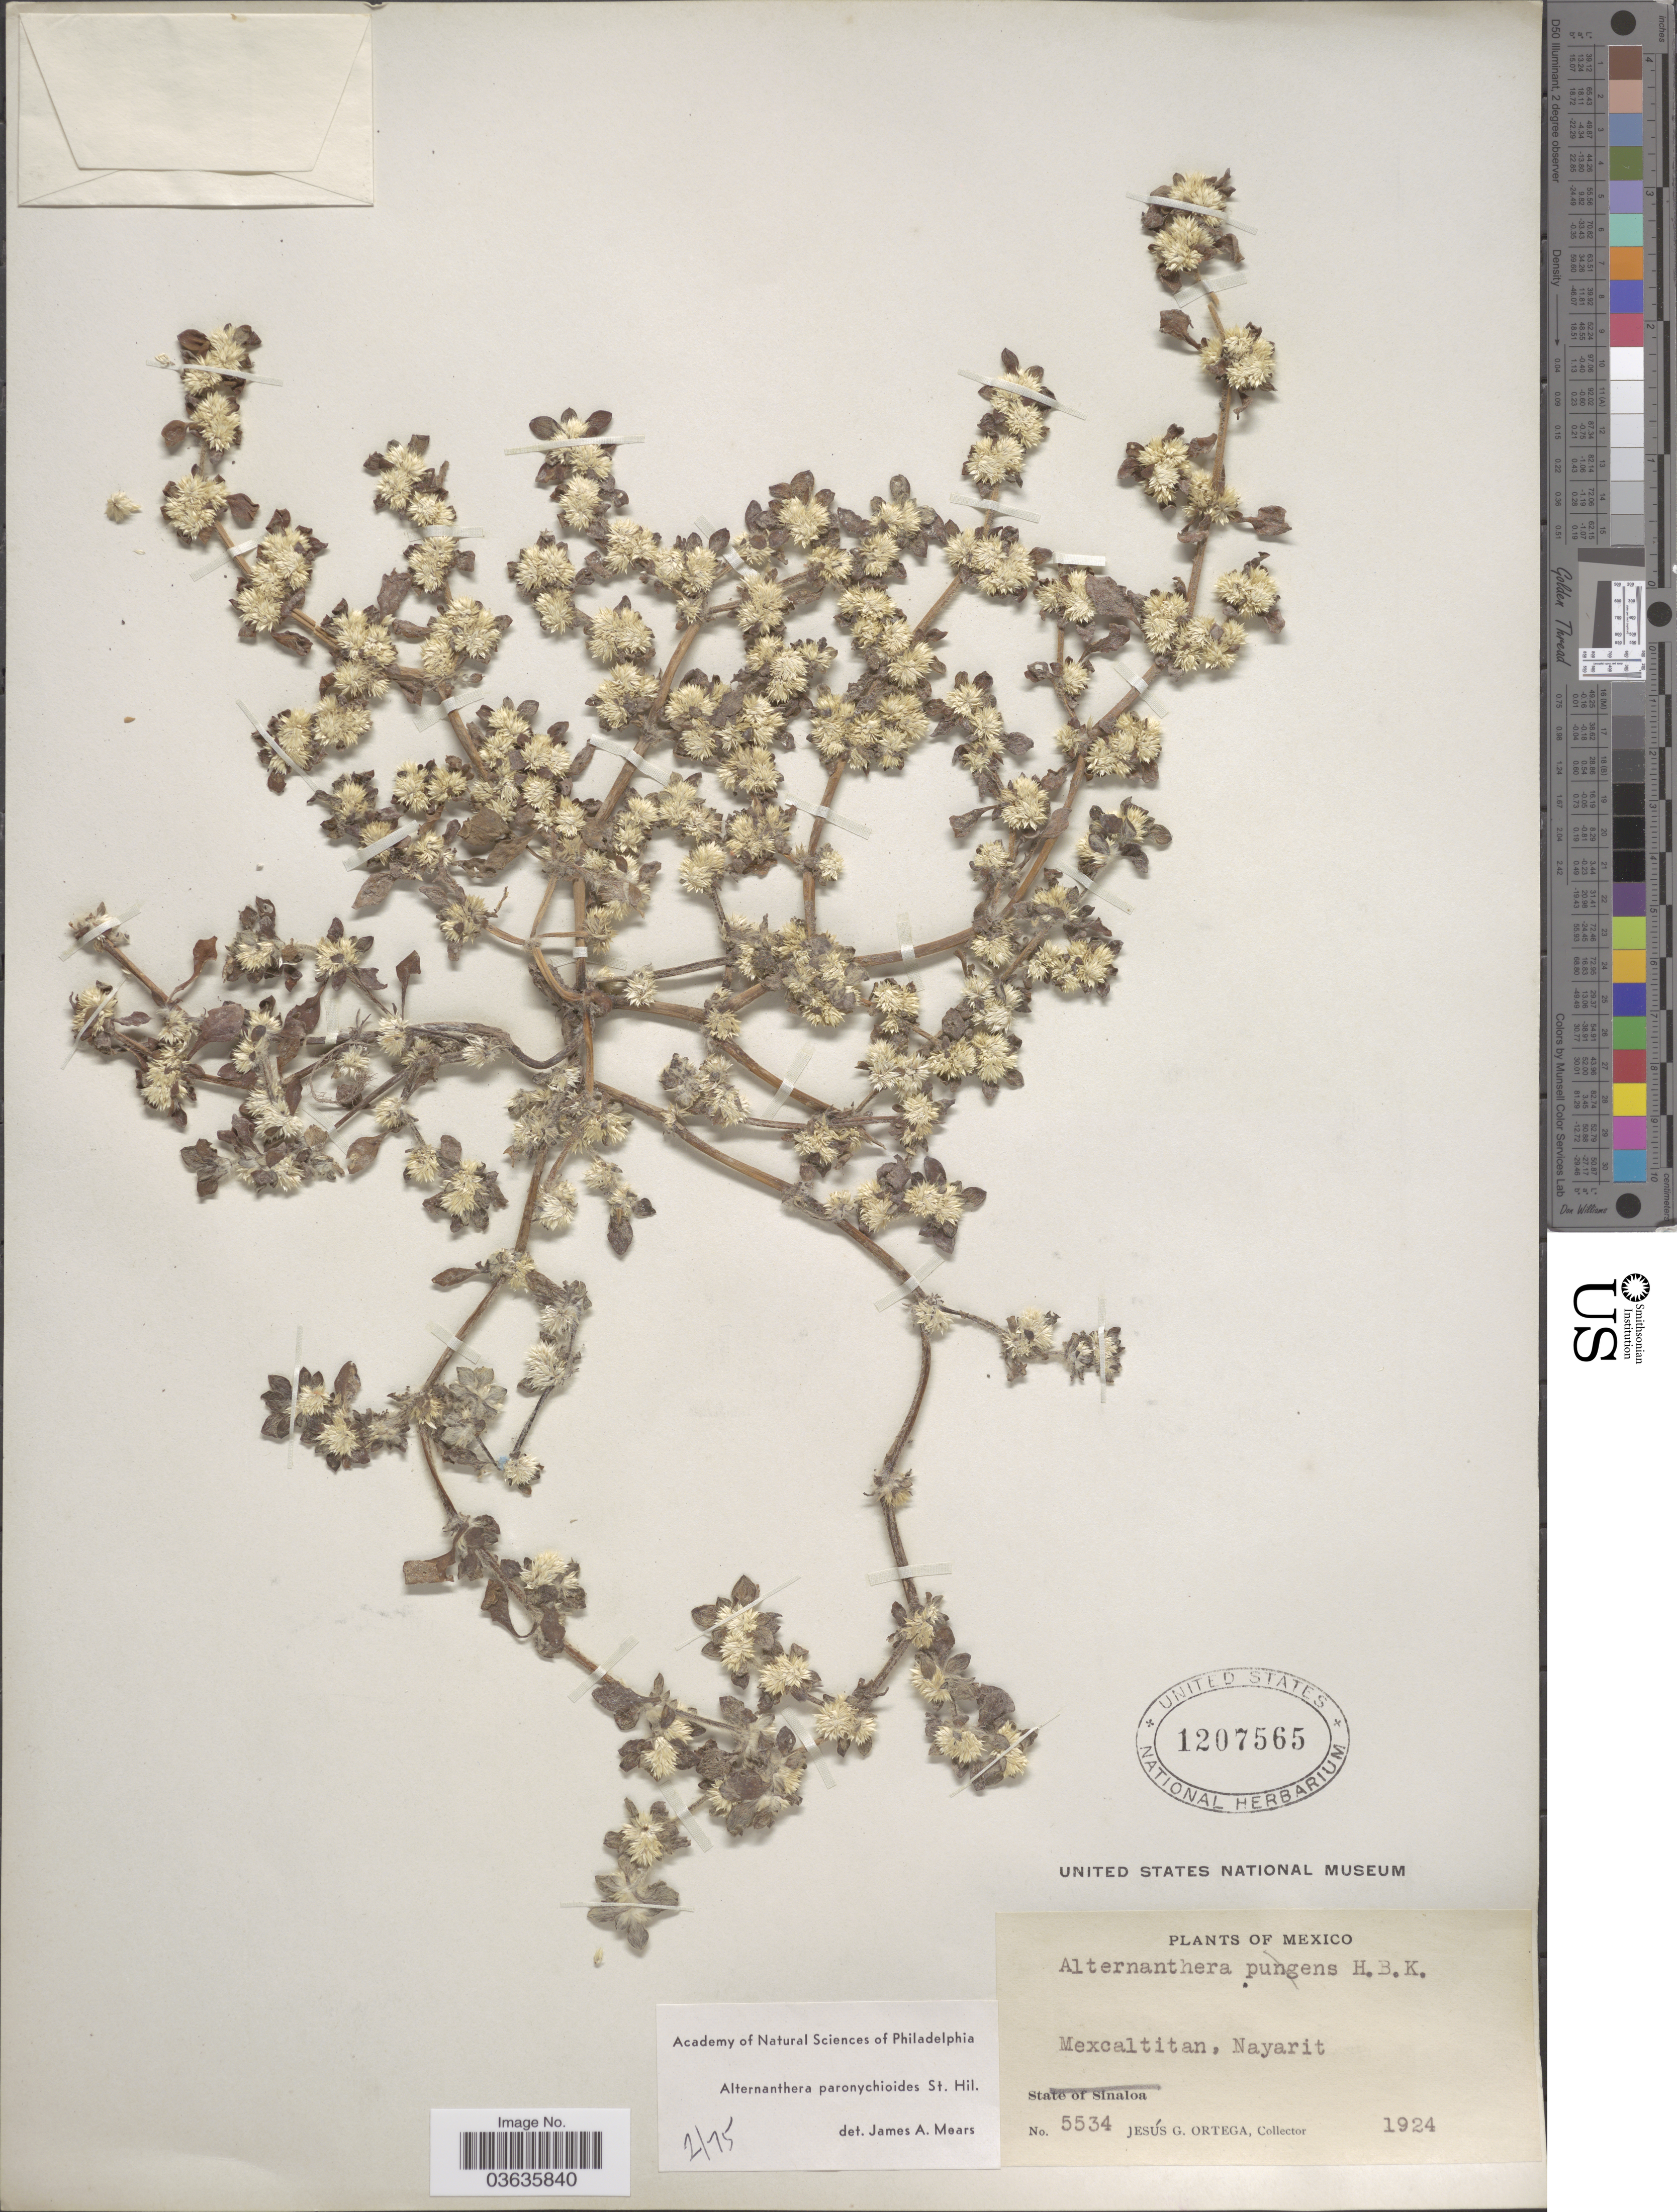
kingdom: Plantae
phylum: Tracheophyta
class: Magnoliopsida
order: Caryophyllales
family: Amaranthaceae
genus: Alternanthera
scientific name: Alternanthera paronychioides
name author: A. St.-Hil.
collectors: J. Ortega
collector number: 5534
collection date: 1924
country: Mexico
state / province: Nayarit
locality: Mexcaltitan.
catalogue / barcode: US 1207565